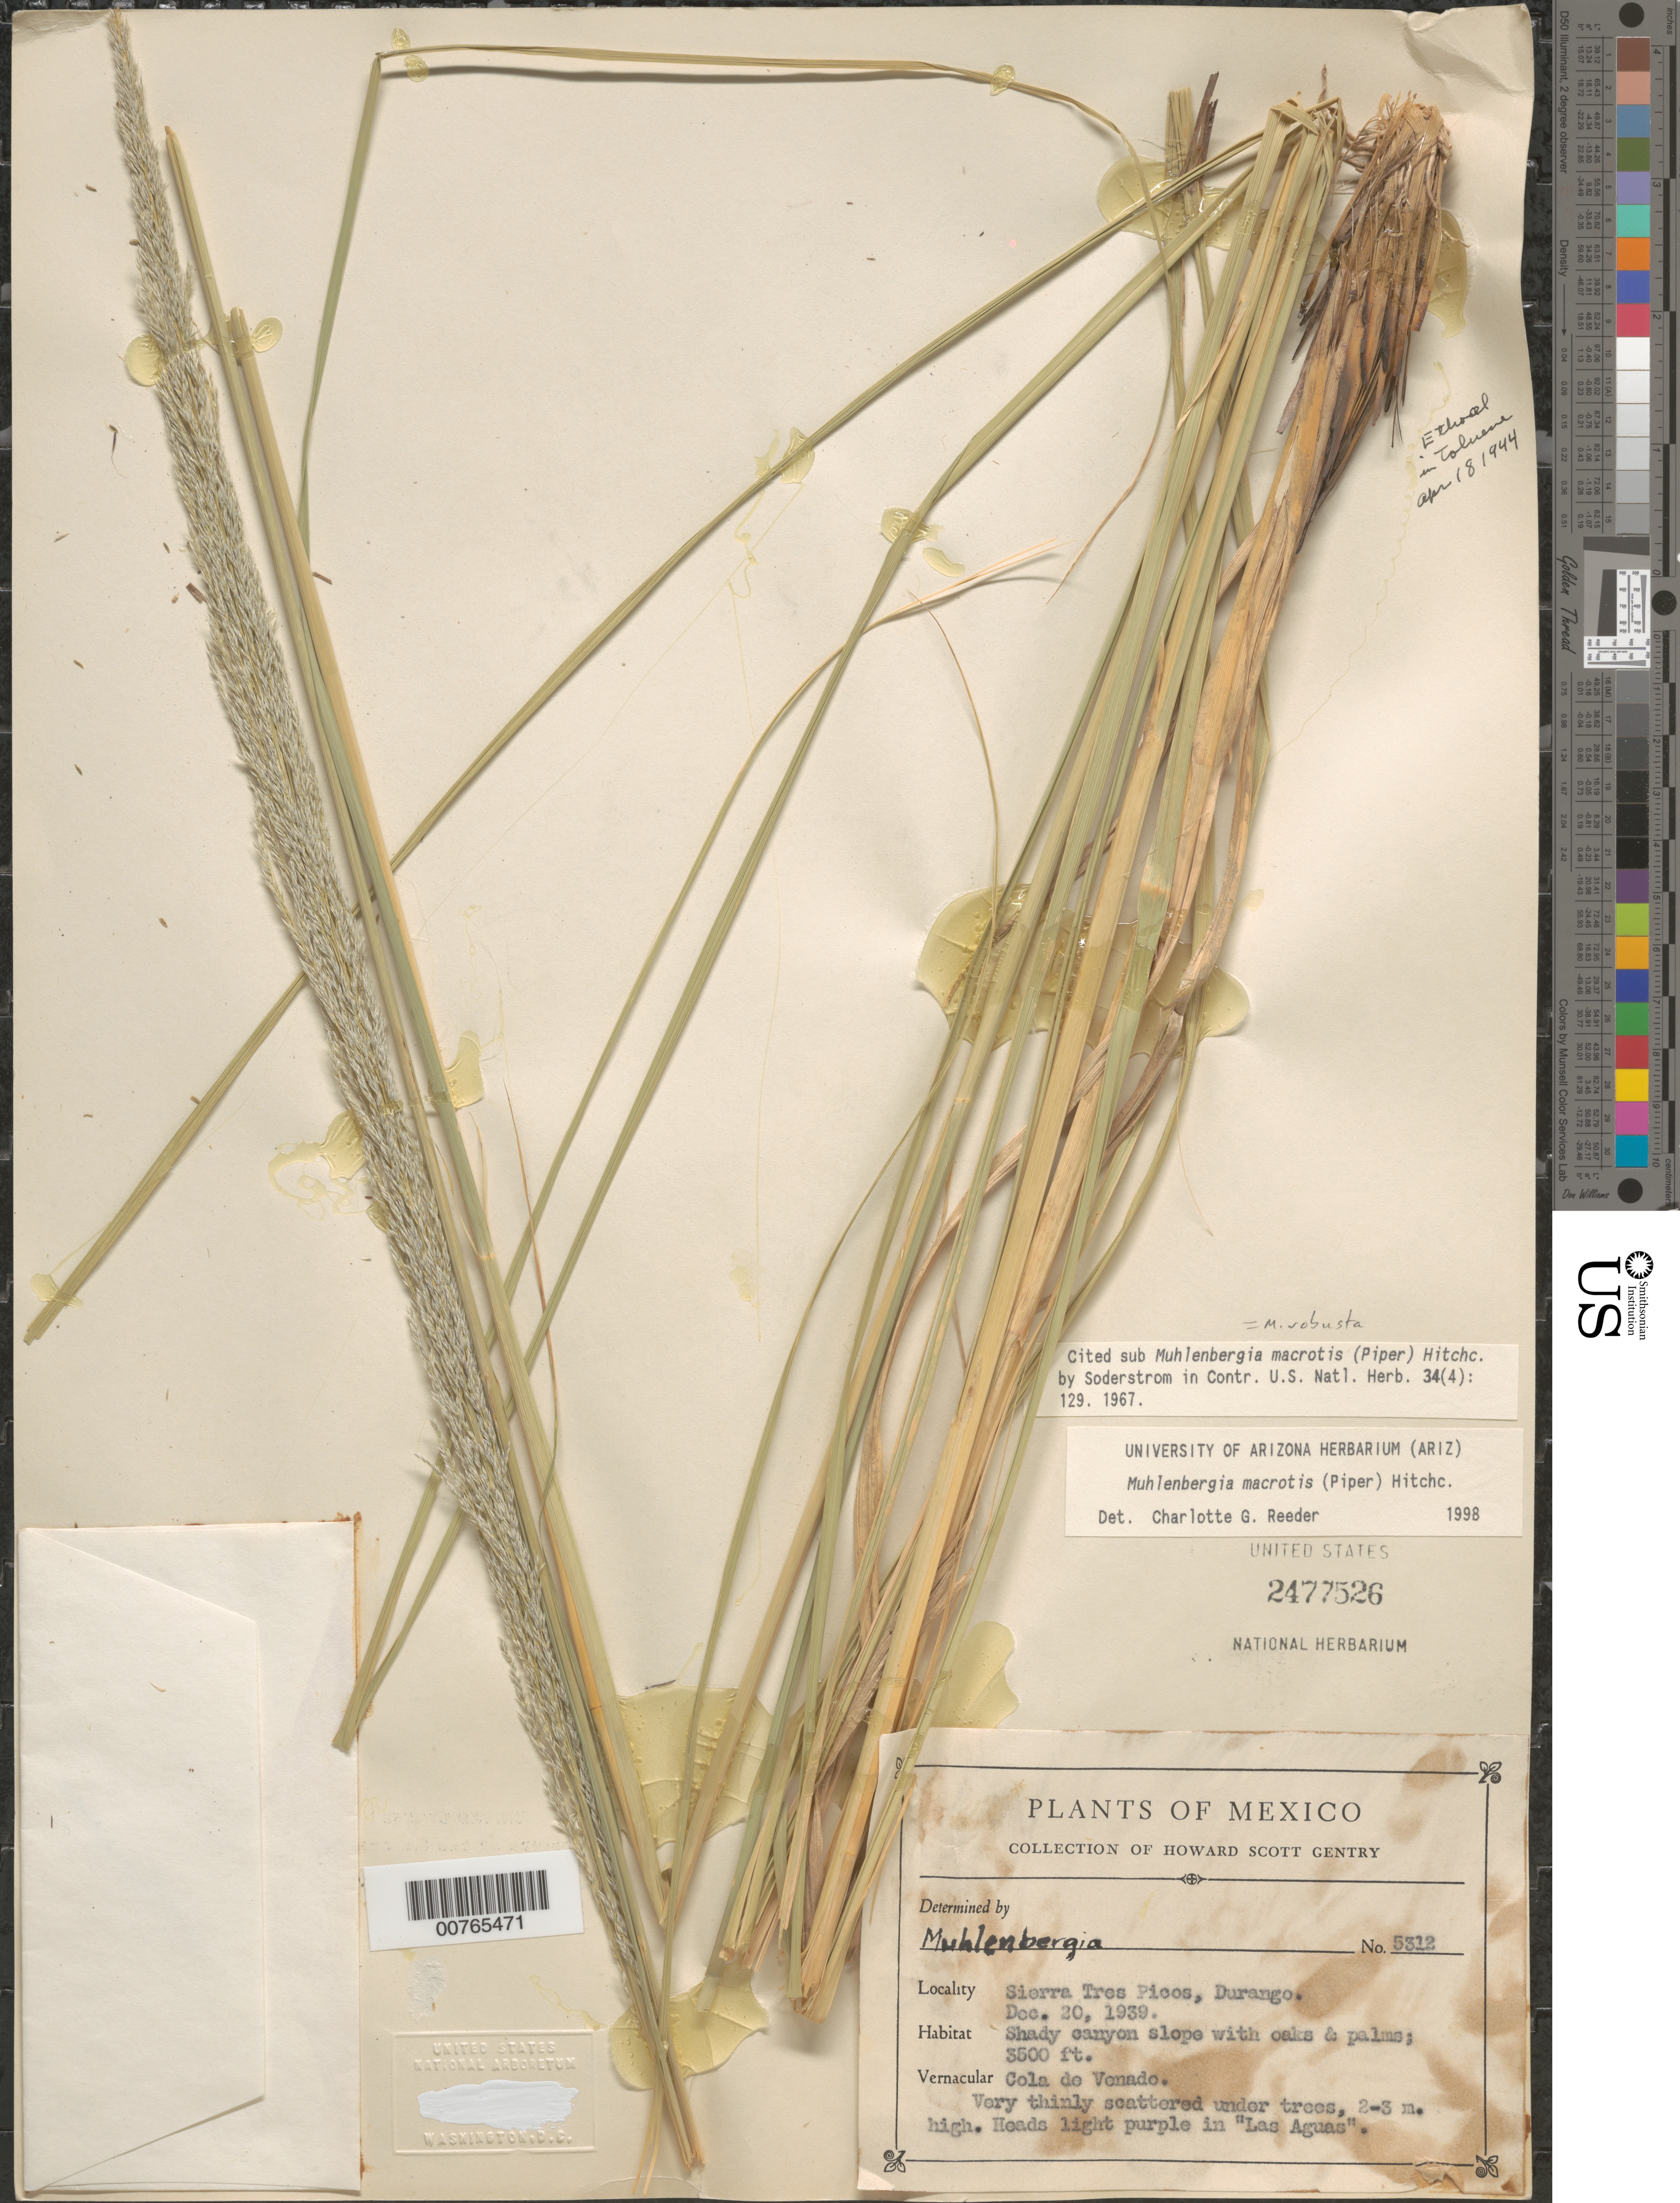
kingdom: Plantae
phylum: Tracheophyta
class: Liliopsida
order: Poales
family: Poaceae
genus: Muhlenbergia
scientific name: Muhlenbergia macrotis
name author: (Piper) Hitchc.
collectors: H. S. Gentry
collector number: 5312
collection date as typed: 20 Dec 1939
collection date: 1939-12-20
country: Mexico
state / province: Durango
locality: Durango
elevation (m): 1067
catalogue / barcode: US 2477526